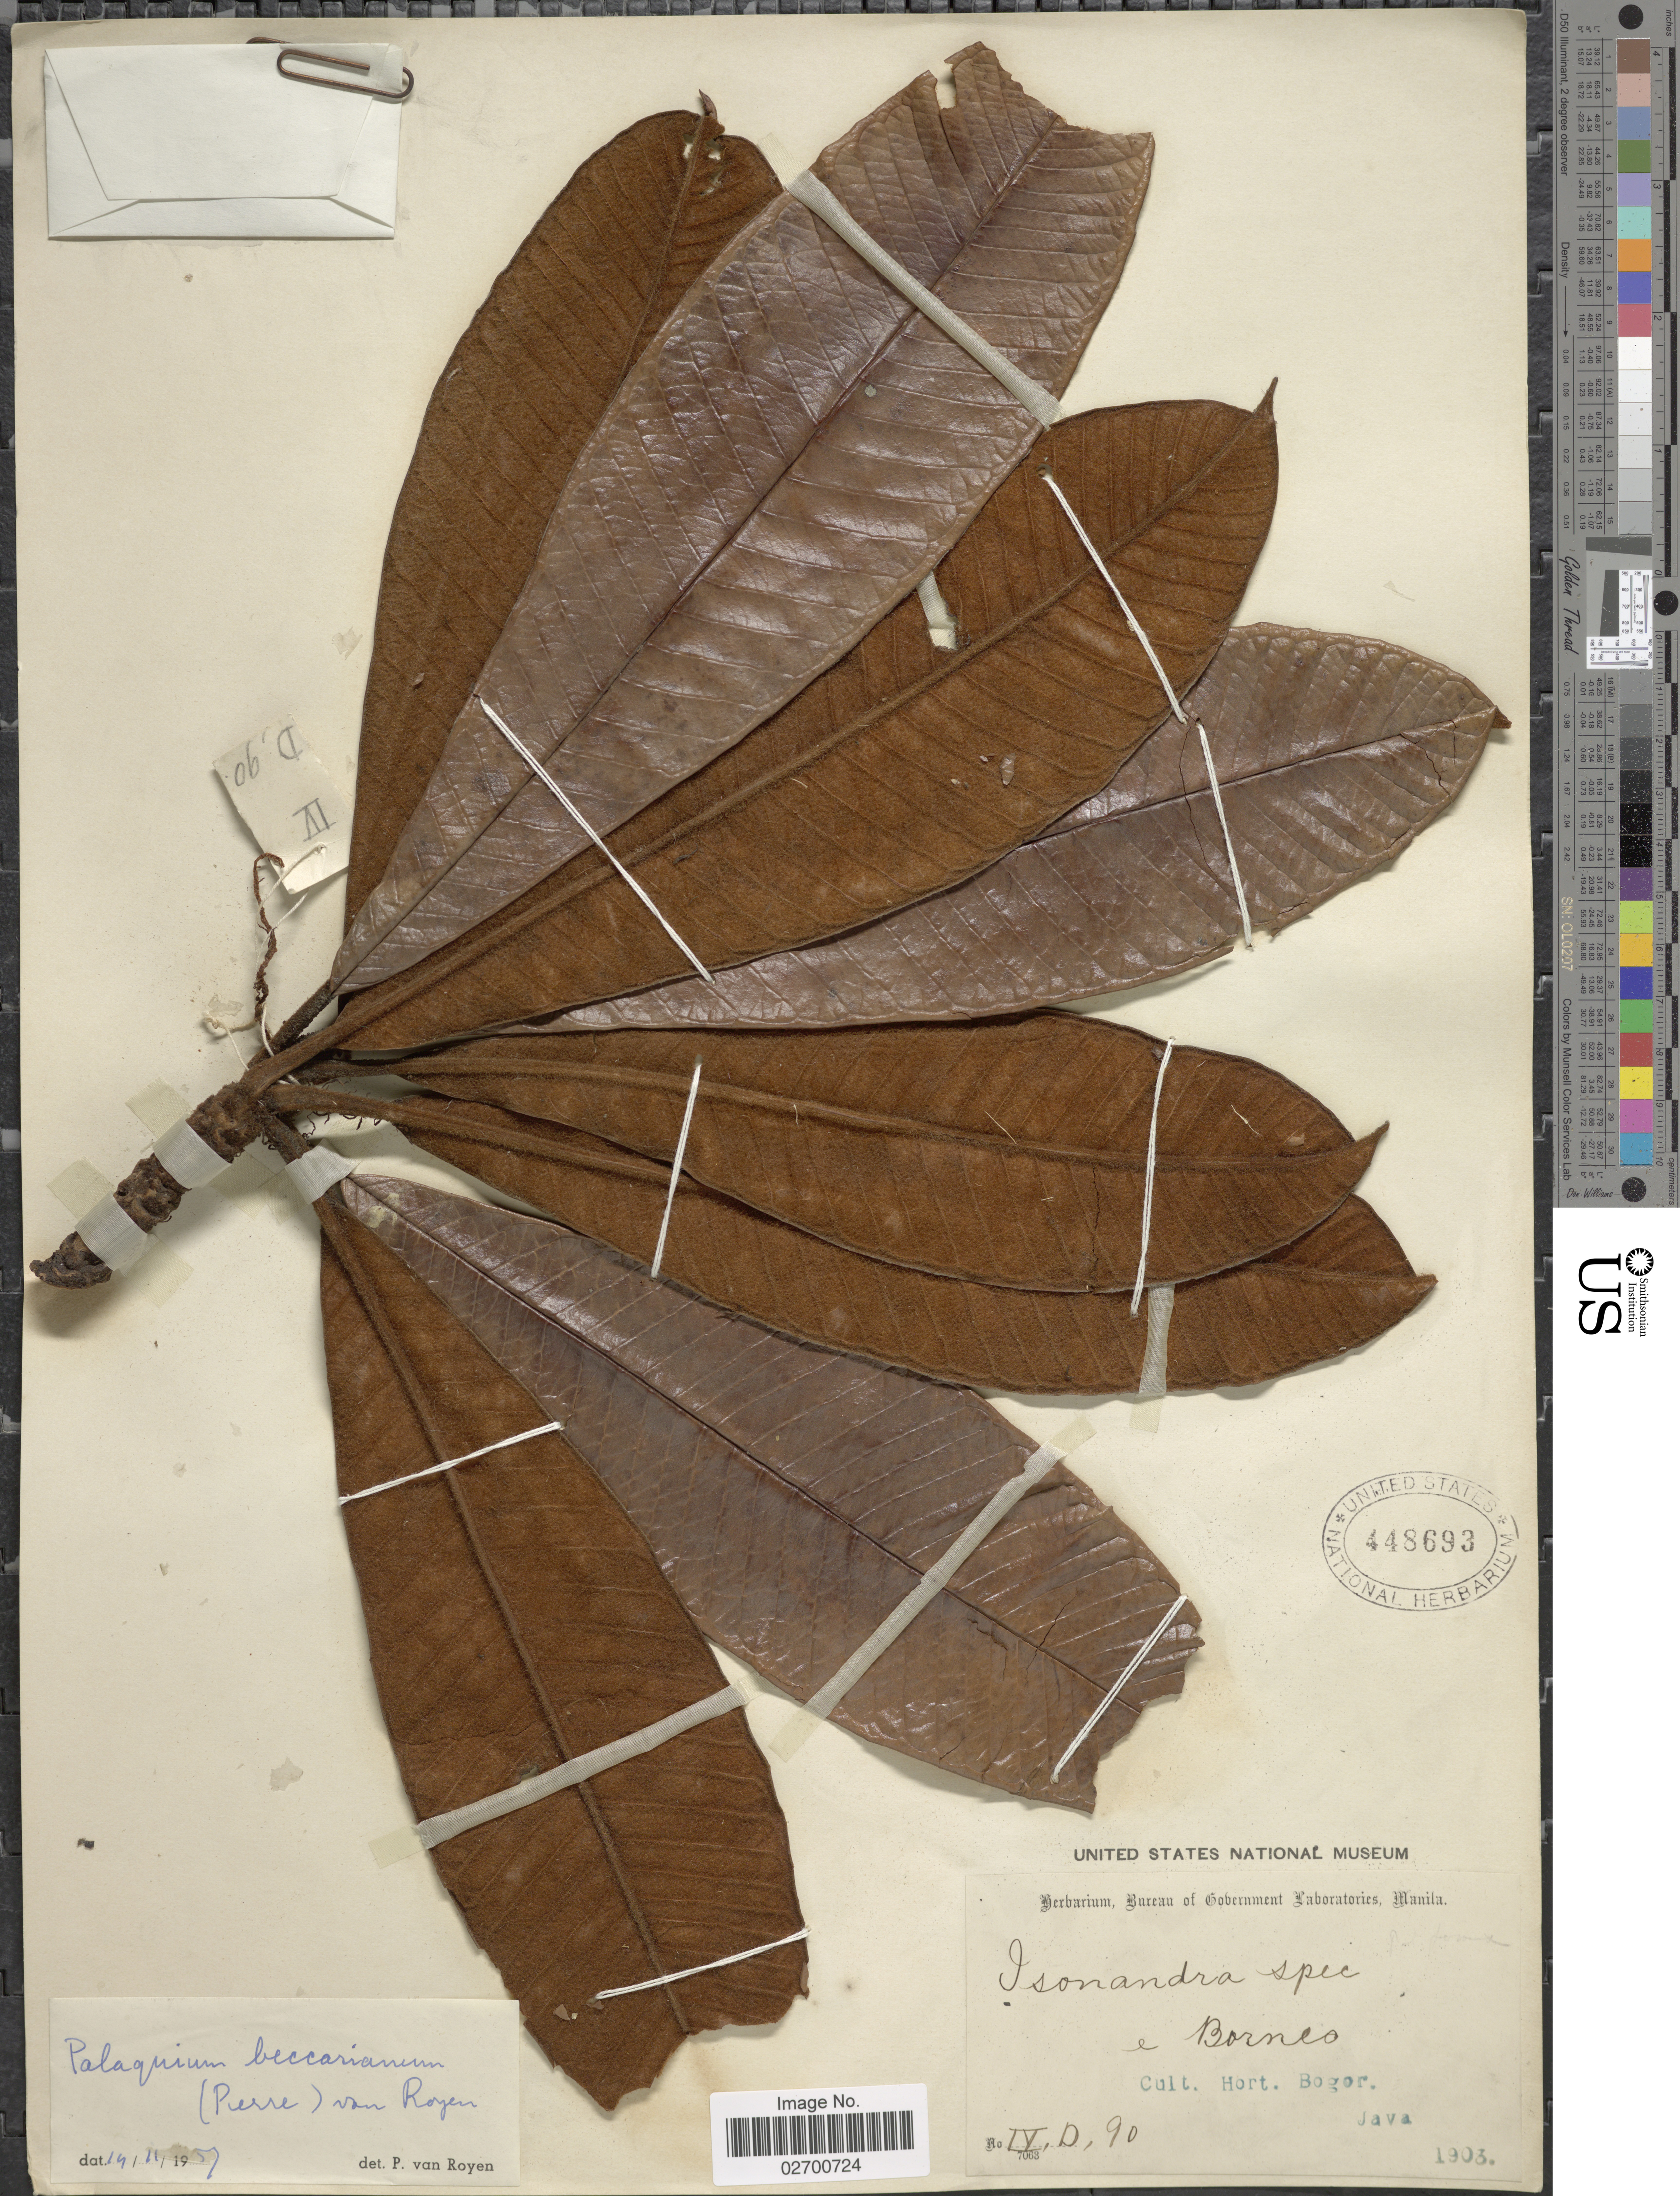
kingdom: Plantae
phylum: Tracheophyta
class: Magnoliopsida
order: Ericales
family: Sapotaceae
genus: Palaquium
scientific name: Palaquium beccarianum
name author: (Pierre) P. Royen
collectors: Ex herb. Bureau of Government Laboratories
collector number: IV,D,90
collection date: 1903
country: Indonesia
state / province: Java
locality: Borneo [unsure placement] Cult. Hort. Bogor, Java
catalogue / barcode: US 448693